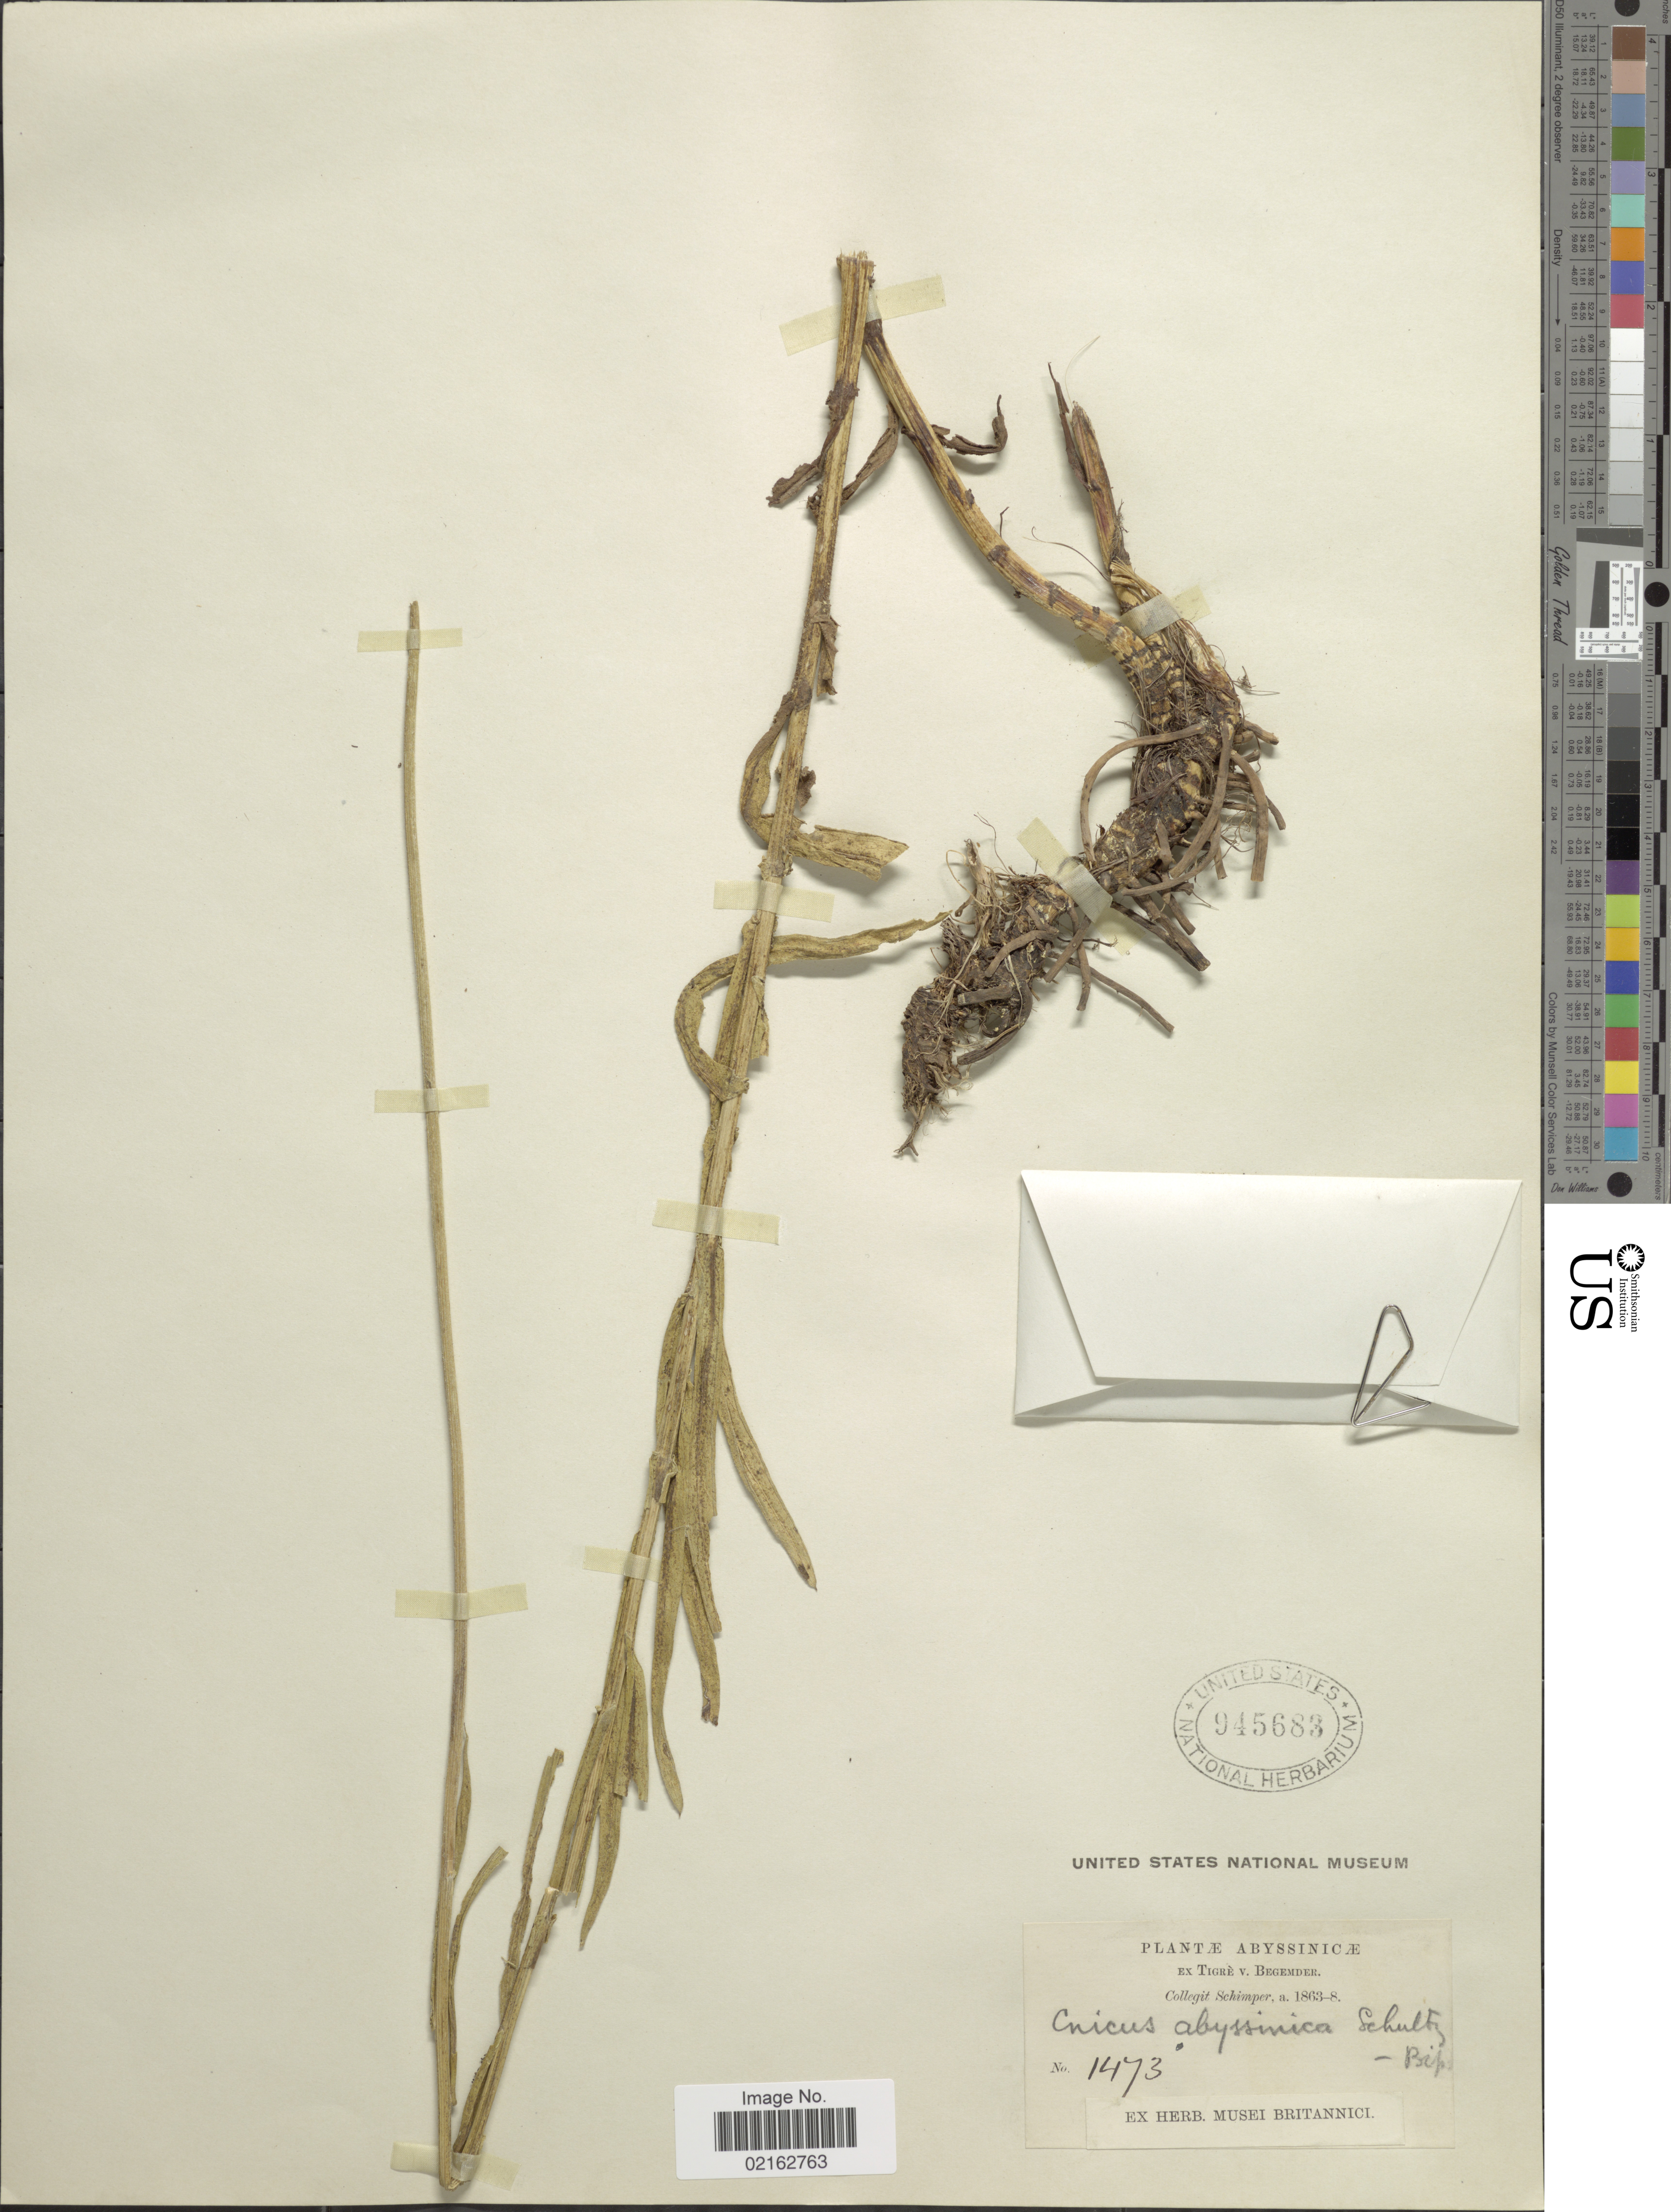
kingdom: Plantae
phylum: Tracheophyta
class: Magnoliopsida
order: Asterales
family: Asteraceae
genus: Plectocephalus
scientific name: Plectocephalus varians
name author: (A. Rich.) C. Jeffrey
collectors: -. Schimper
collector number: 1473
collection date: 1863/1868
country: Eritrea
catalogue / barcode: US 945683